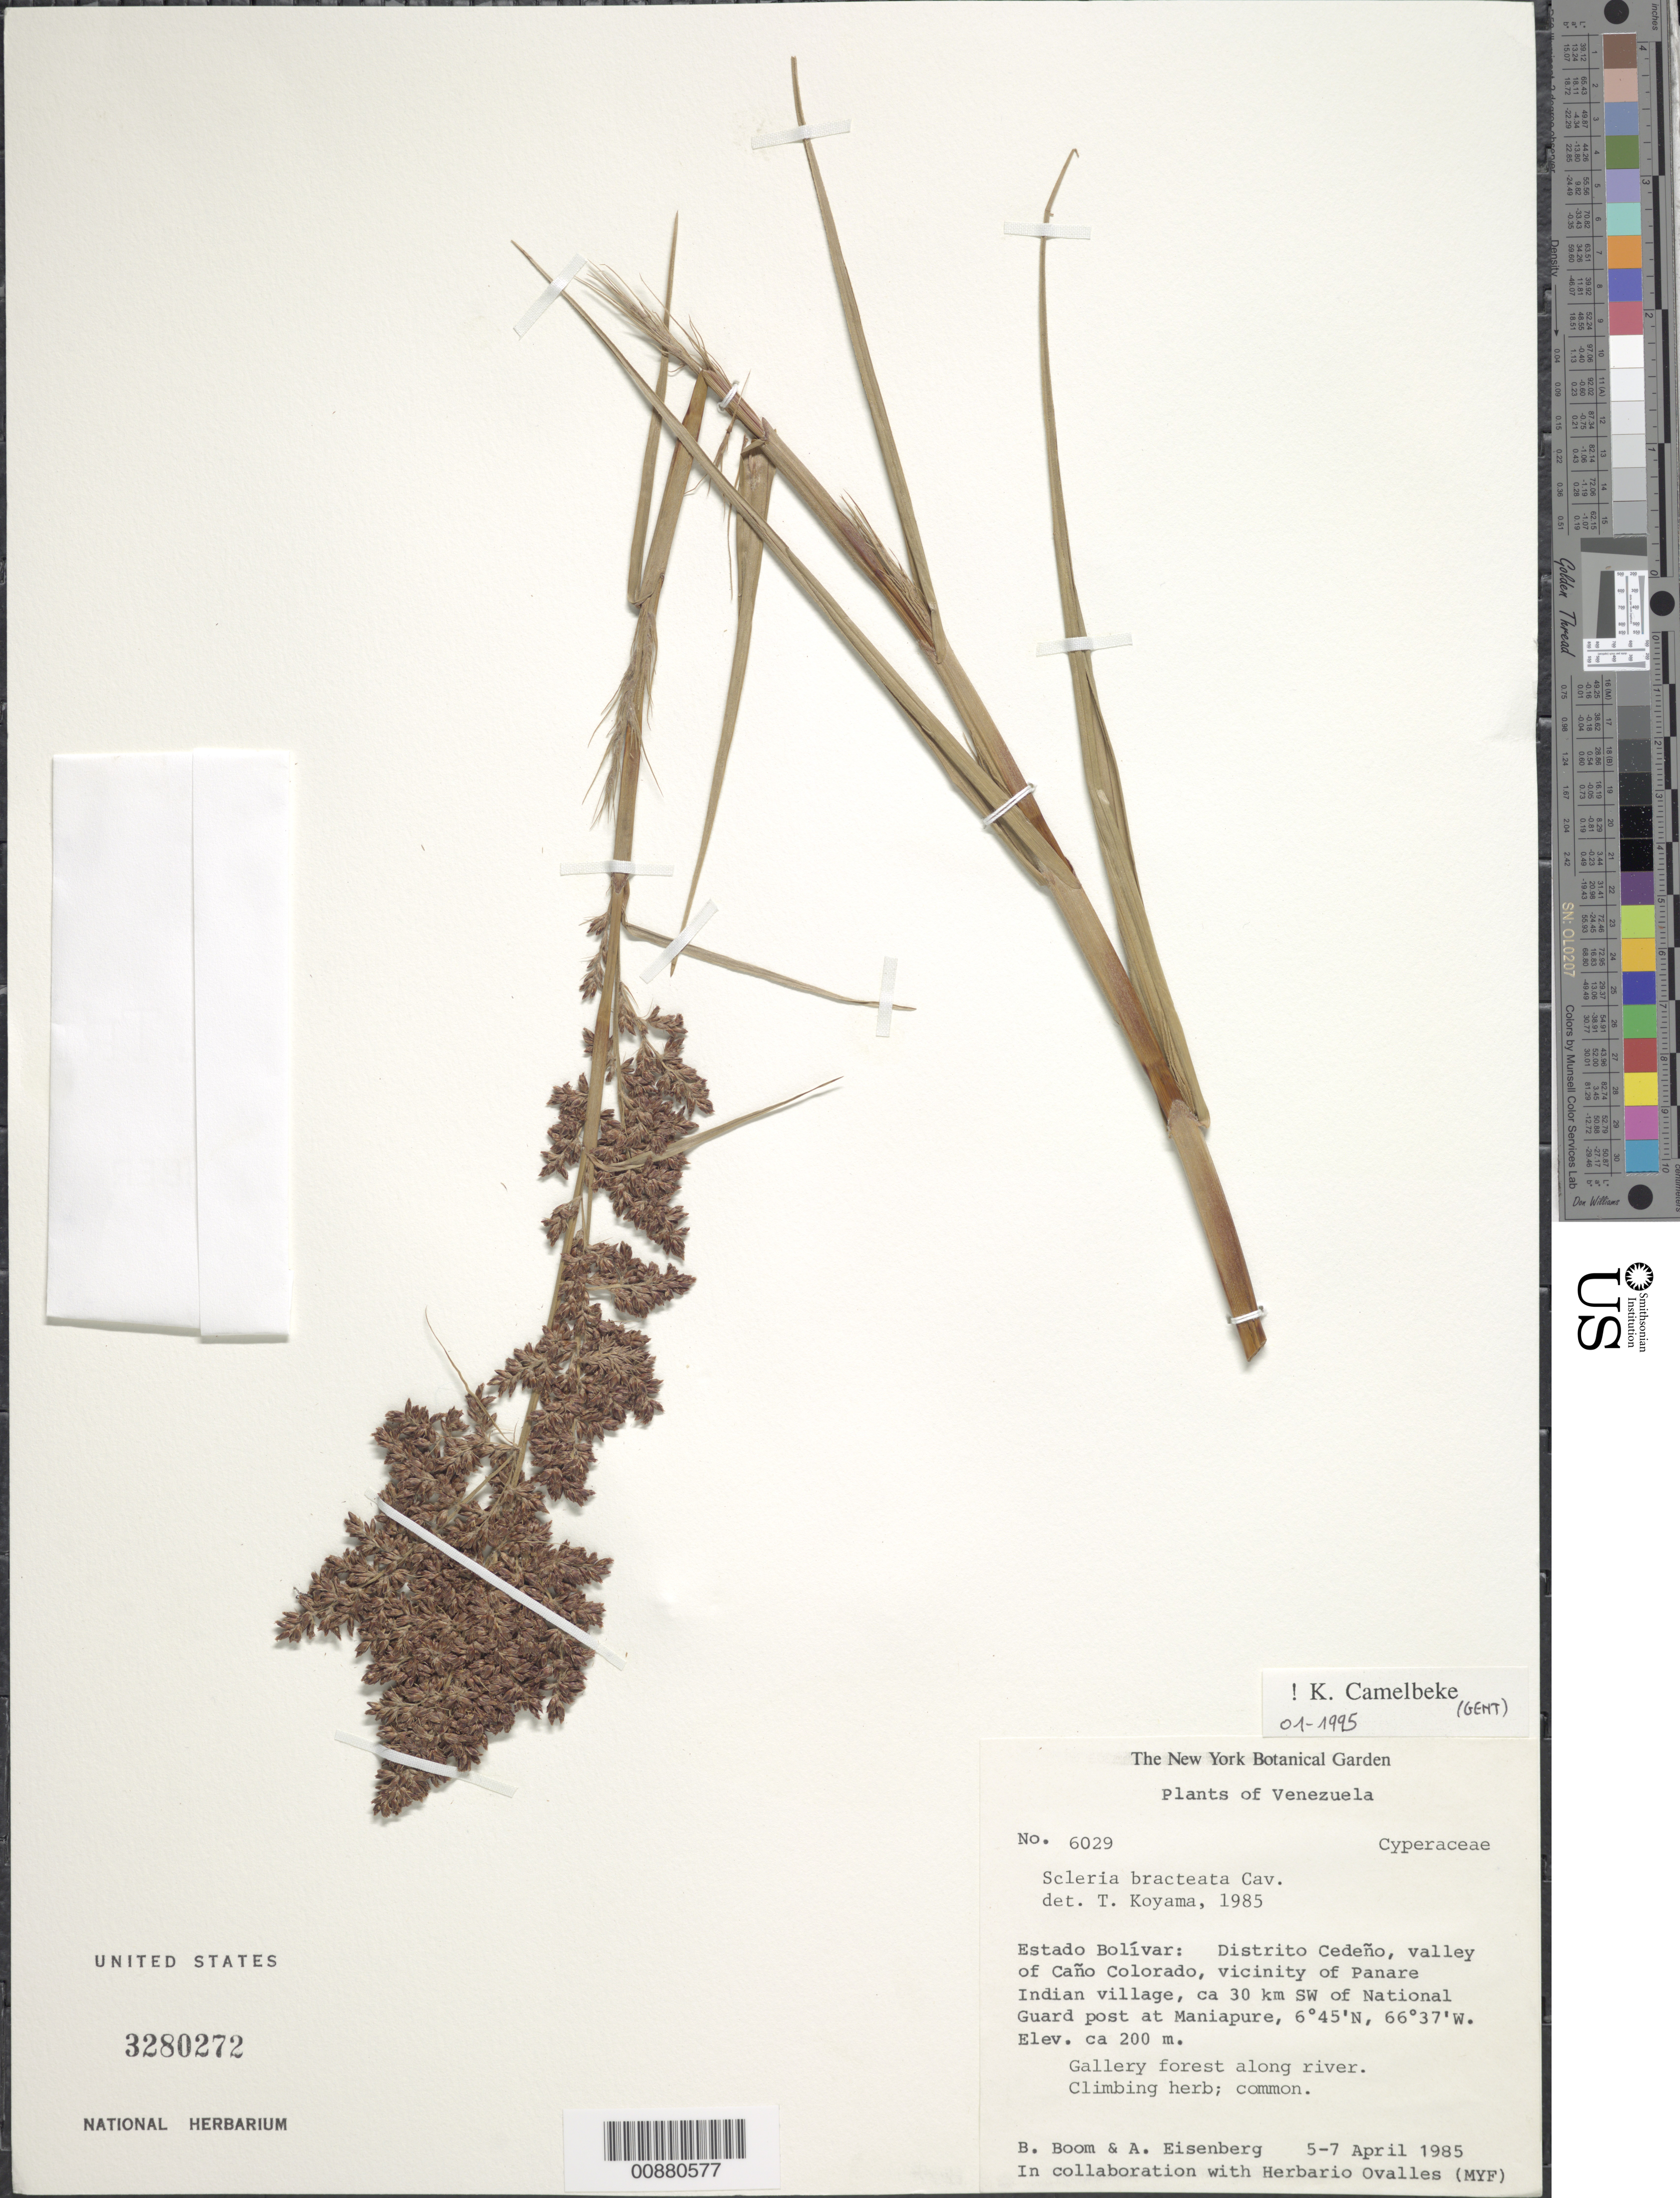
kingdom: Plantae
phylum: Tracheophyta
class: Liliopsida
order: Poales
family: Cyperaceae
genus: Scleria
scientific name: Scleria bracteata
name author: Cav.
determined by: Camelbeke, K.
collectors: B. M. Boom & A. Eisenberg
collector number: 6029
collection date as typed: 5-Apr-85 to 7-Apr-85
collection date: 1985-04-05/1985-04-07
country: Venezuela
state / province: Bolívar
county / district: Cedeño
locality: Caño Colorado valley, Panare Indian village vic., ca 30 km SW of National Guard post at Maniapure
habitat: Gallery forest along river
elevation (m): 200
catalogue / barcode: US 3280272